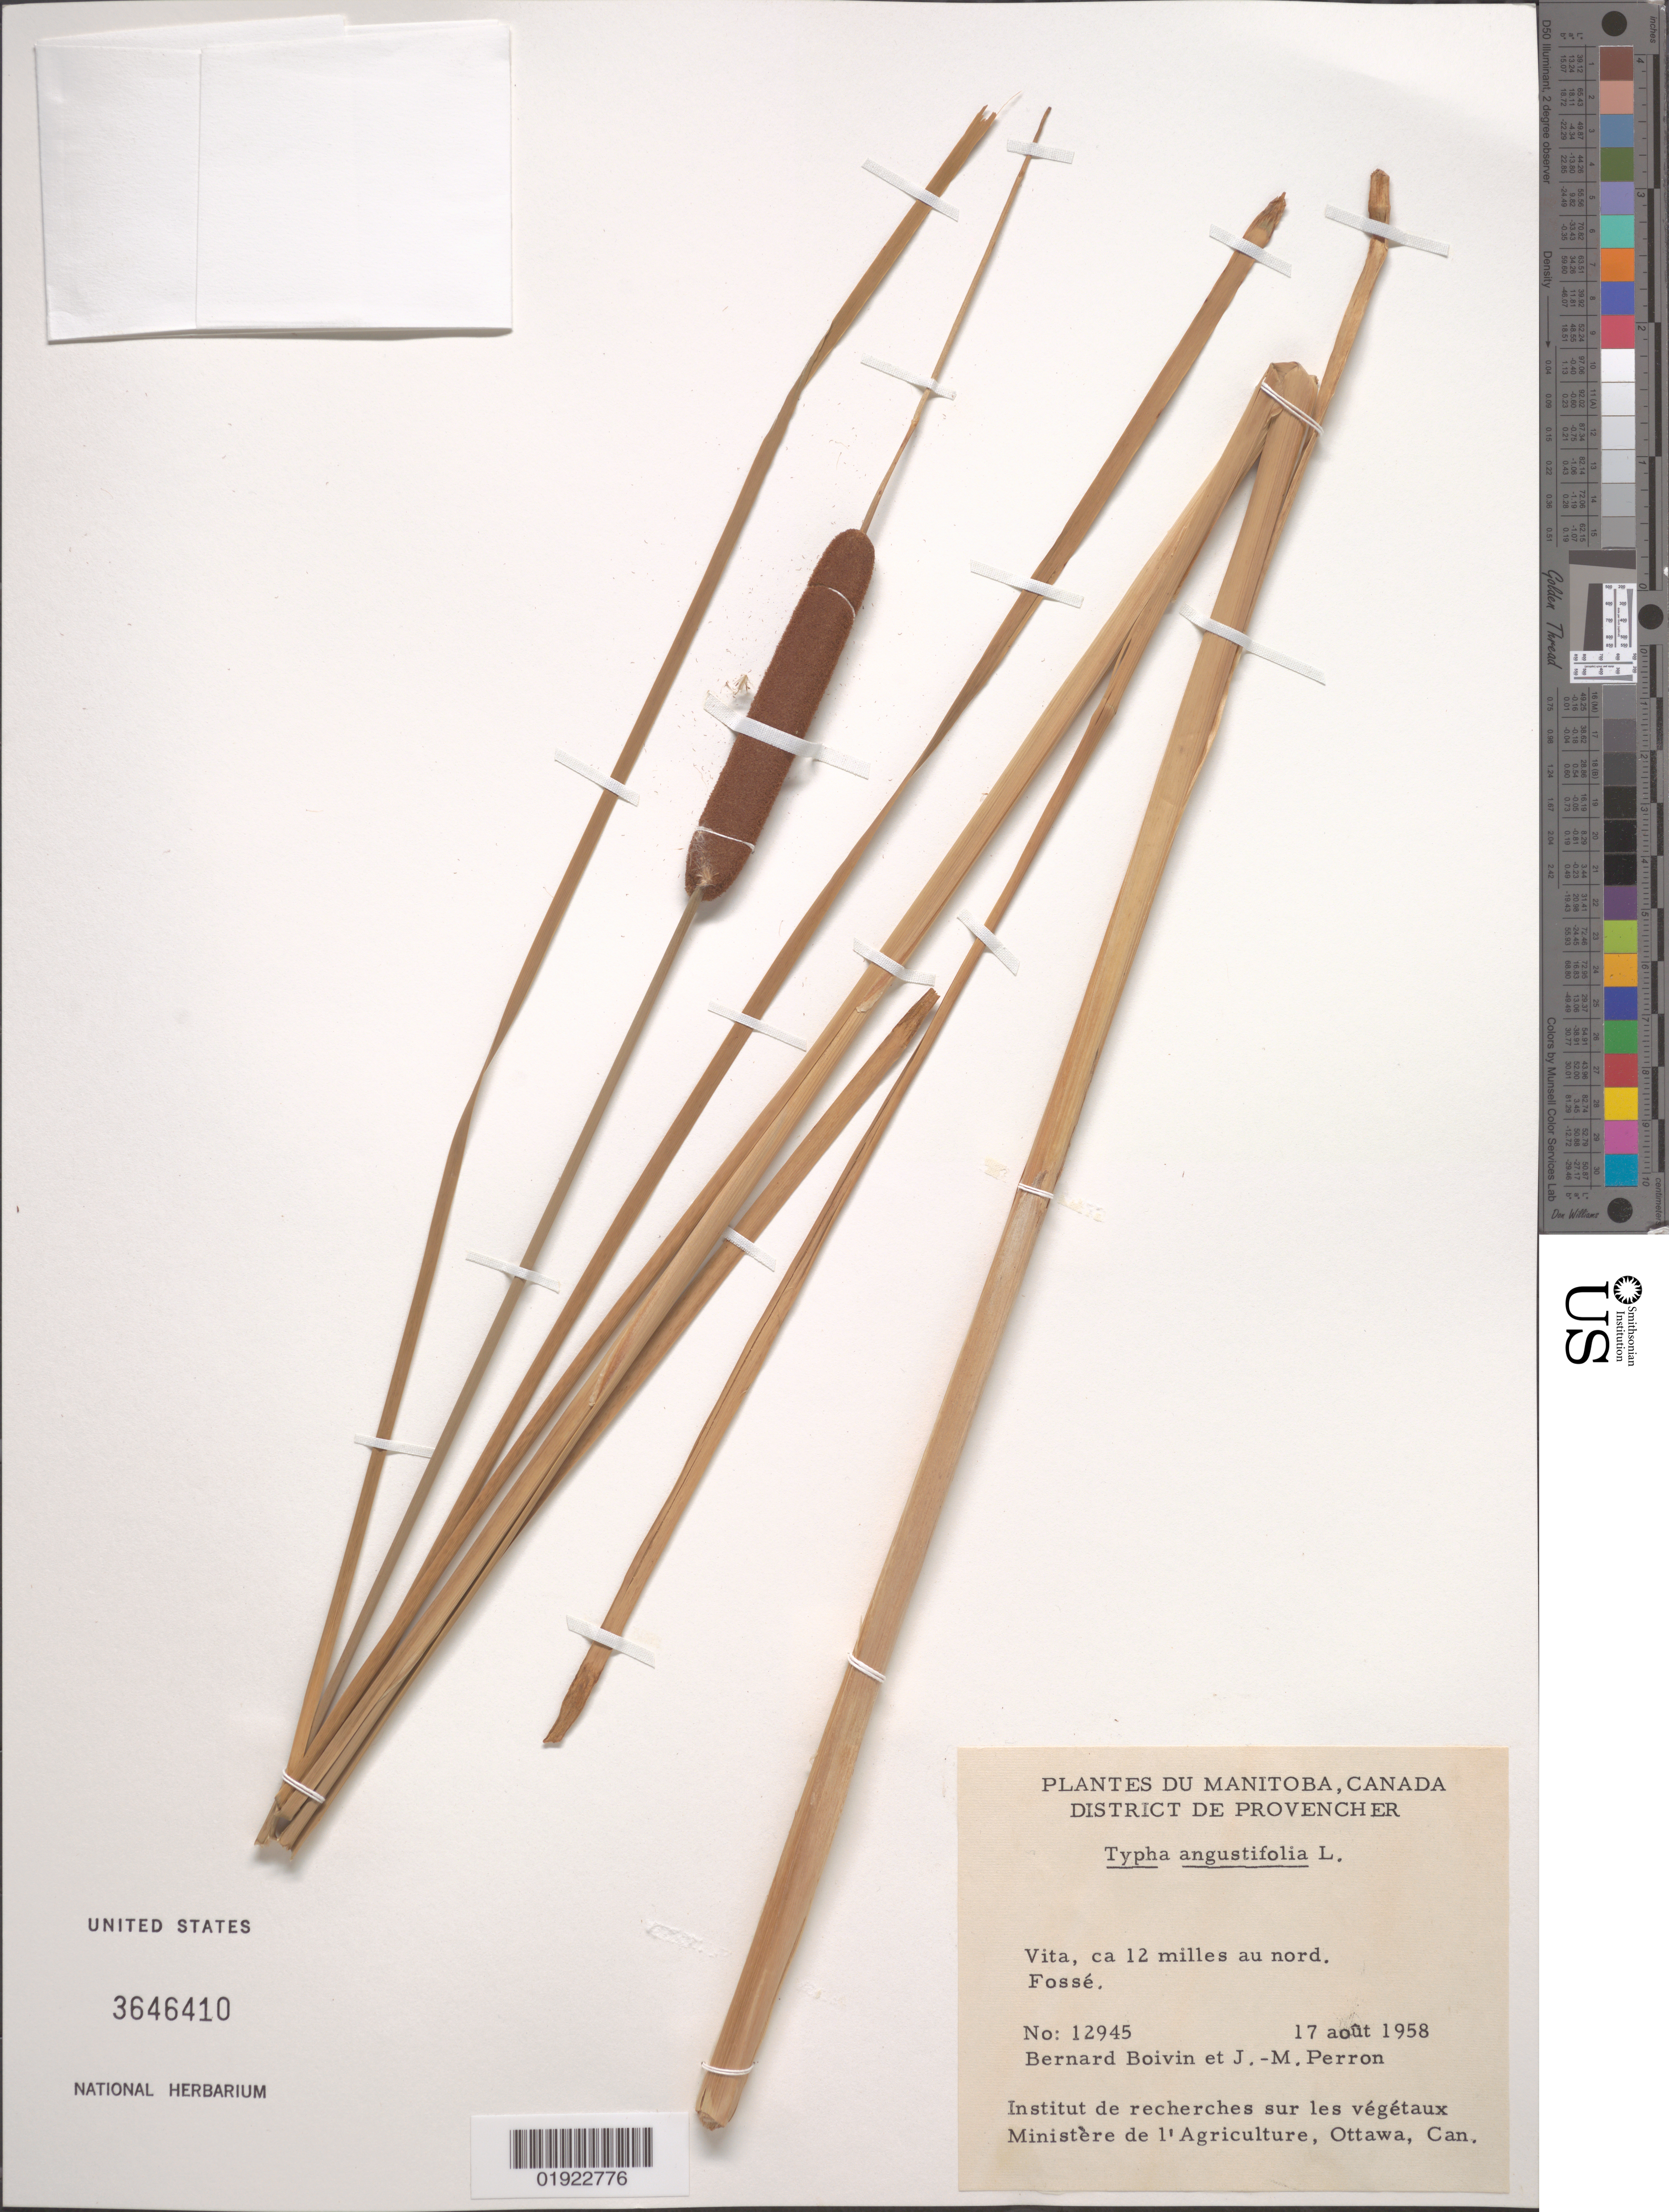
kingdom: Plantae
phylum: Tracheophyta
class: Liliopsida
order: Poales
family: Typhaceae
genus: Typha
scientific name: Typha angustifolia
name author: L.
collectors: J. R. B. Boivin & J. Perron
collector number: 12945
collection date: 1958-08-17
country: Canada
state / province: Manitoba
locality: Vita, ca 12 milles au nord. Fosse.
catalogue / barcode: US 3646410